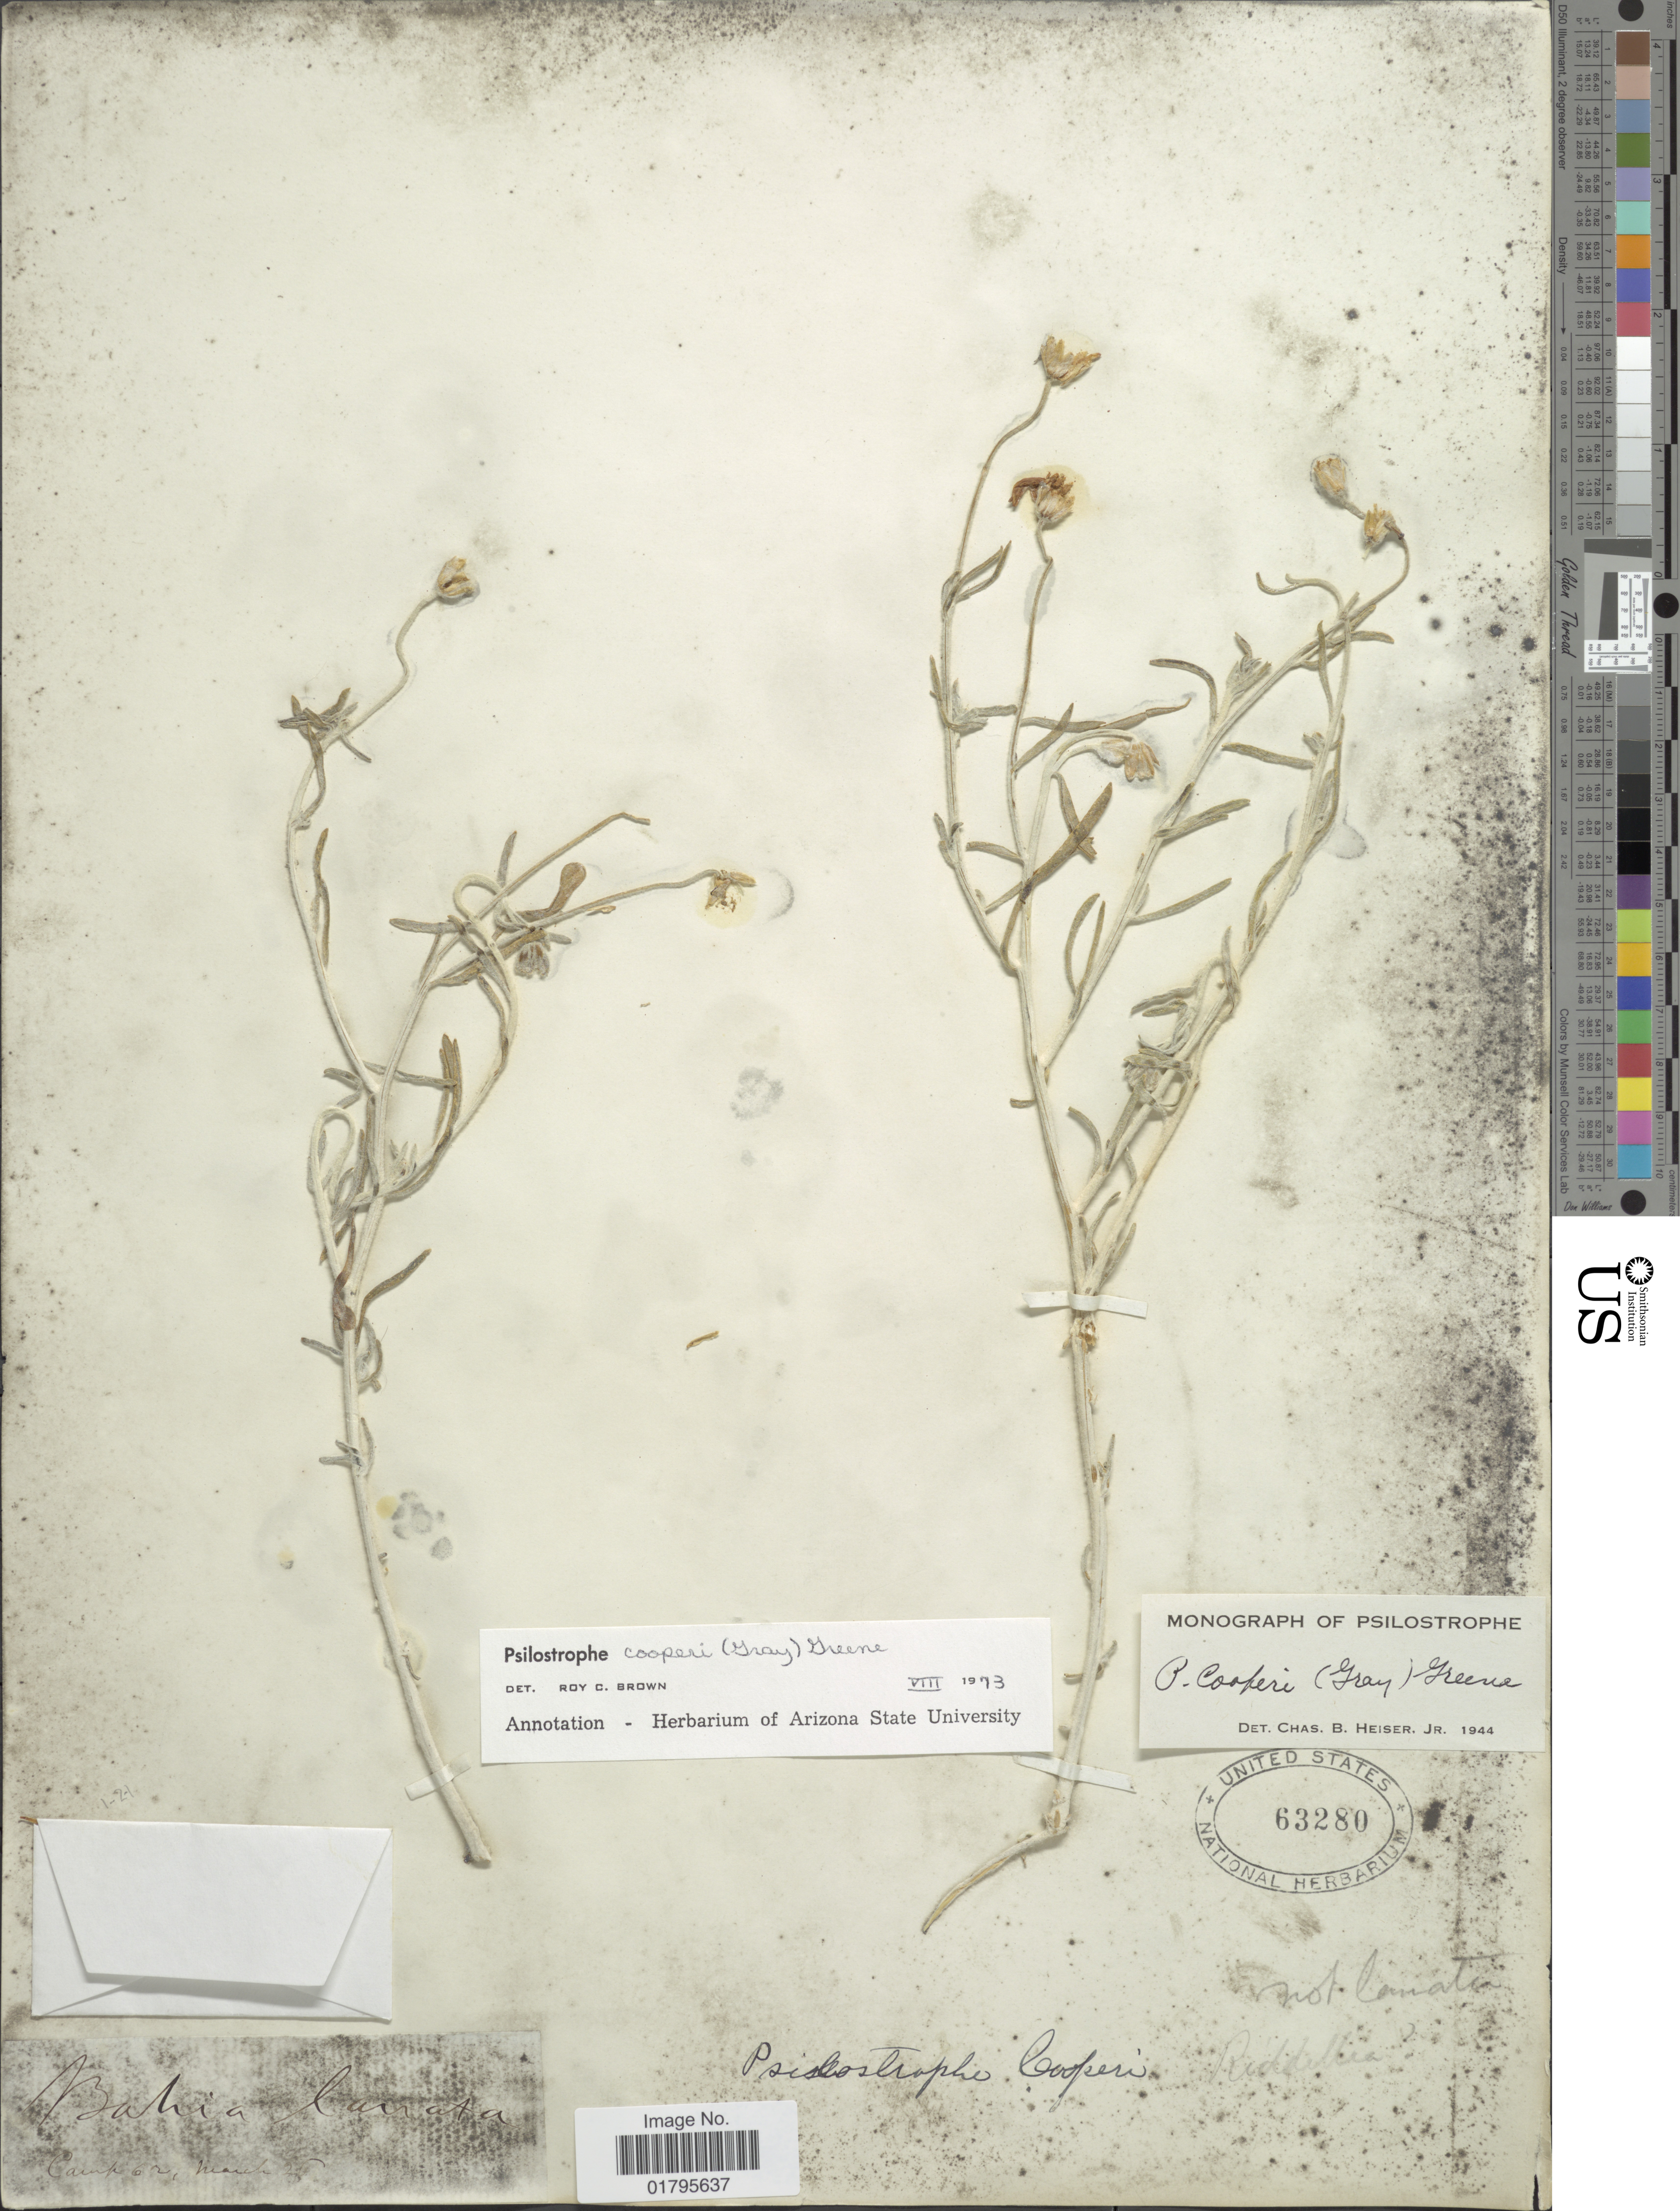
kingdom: Plantae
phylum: Tracheophyta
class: Magnoliopsida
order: Asterales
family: Asteraceae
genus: Psilostrophe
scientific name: Psilostrophe cooperi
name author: (A. Gray) Greene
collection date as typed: Transcribed d/m/y: /3/25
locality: Bahia Lanata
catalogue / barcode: US 63280